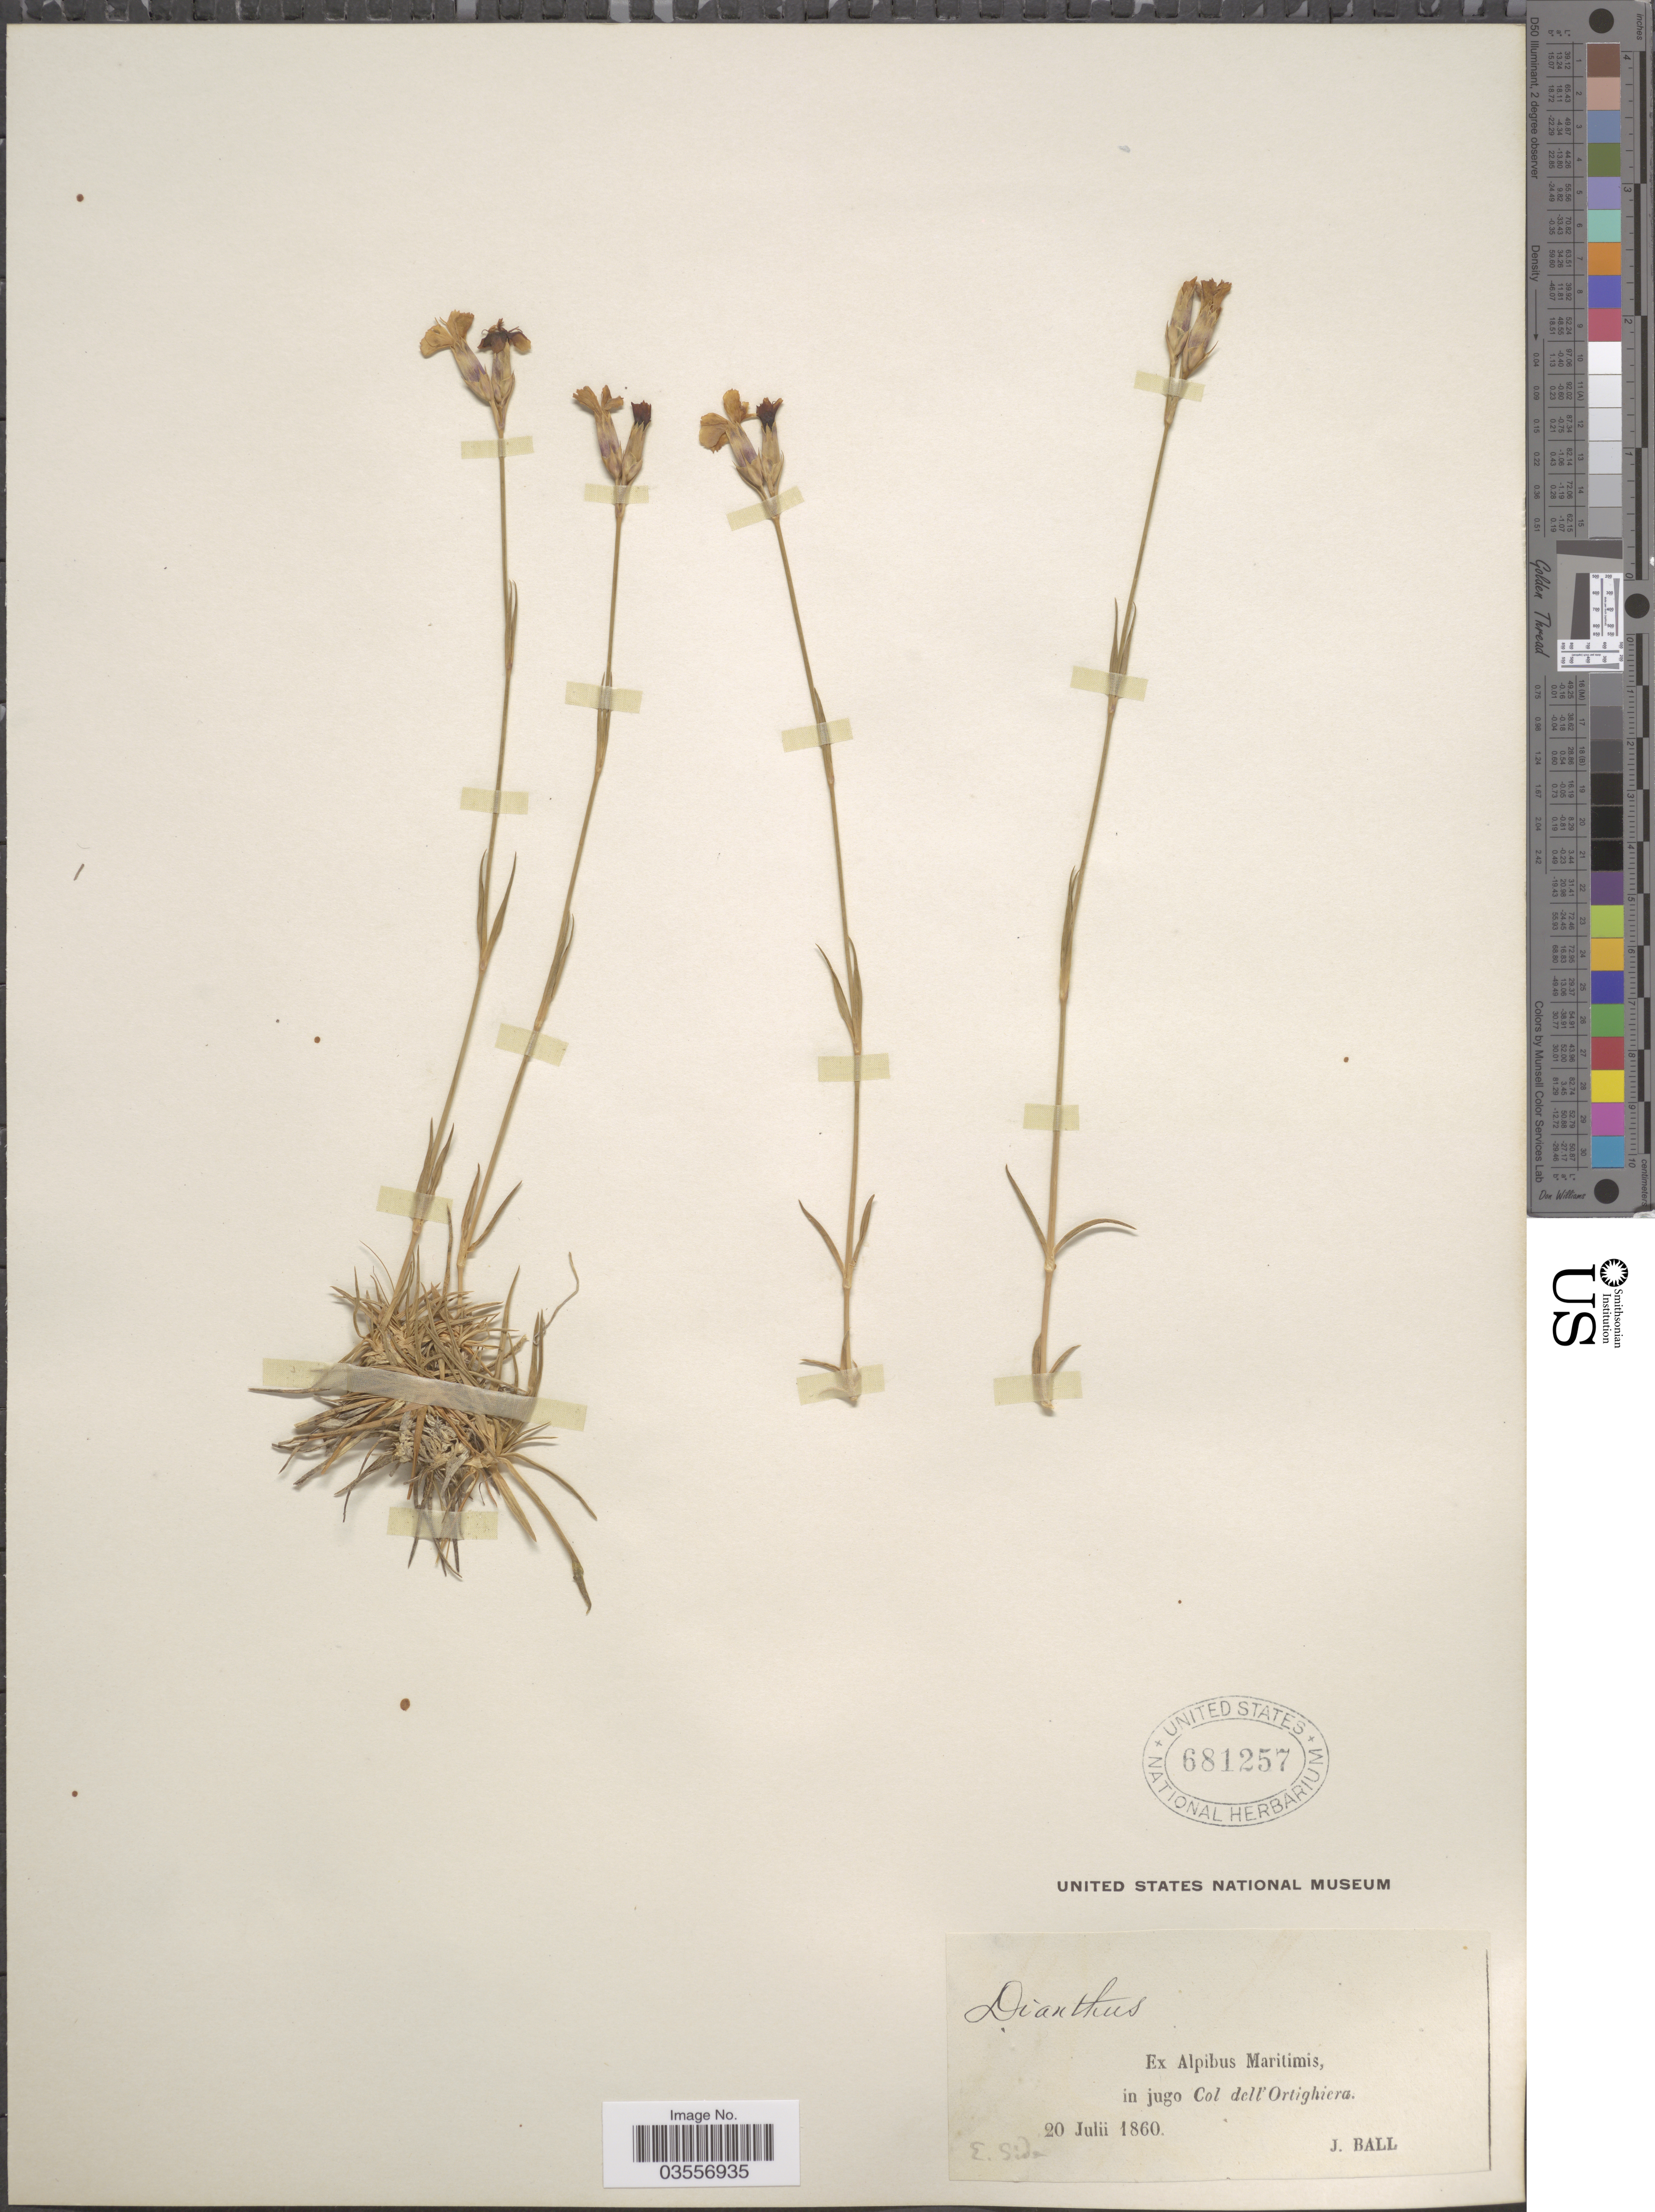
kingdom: Plantae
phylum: Tracheophyta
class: Magnoliopsida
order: Caryophyllales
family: Caryophyllaceae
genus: Dianthus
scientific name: Dianthus sp.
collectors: J. Ball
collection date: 1860-07-20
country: Italy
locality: Ex Alpibus Maritimis, in jugo Col dell' Ortighiera. E. Side.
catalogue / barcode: US 681257